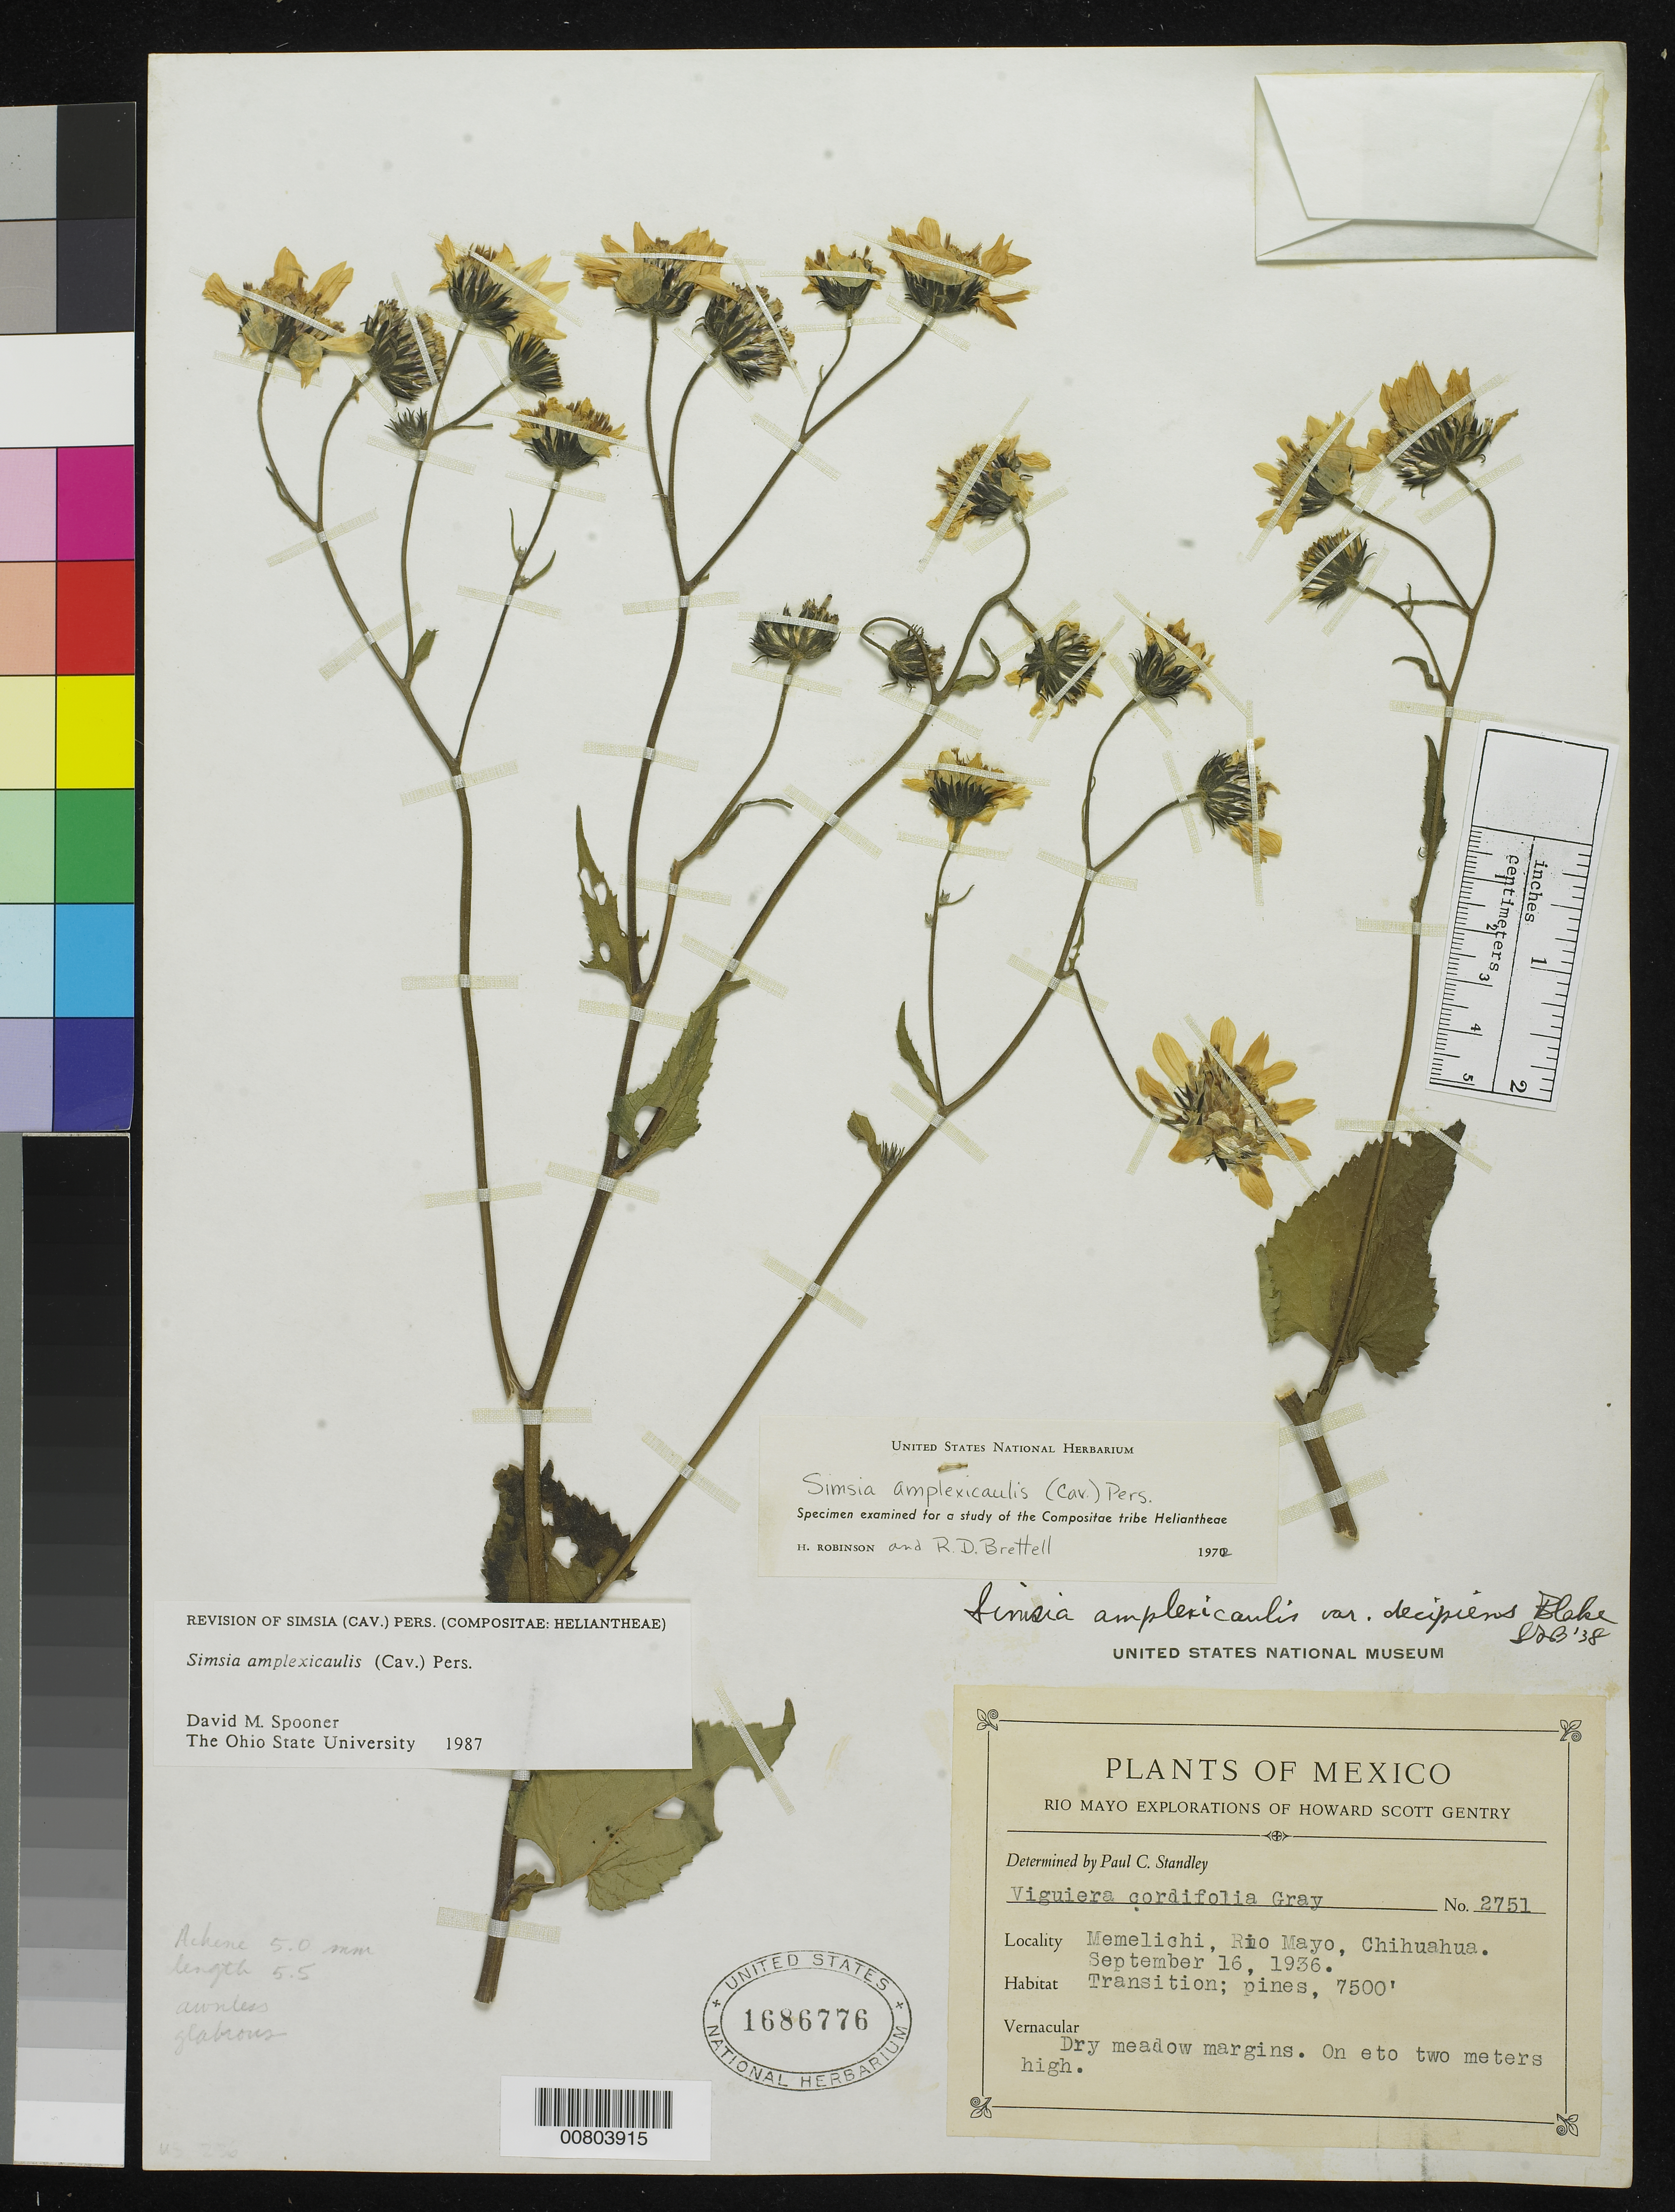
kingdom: Plantae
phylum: Tracheophyta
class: Magnoliopsida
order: Asterales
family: Asteraceae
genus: Simsia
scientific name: Simsia amplexicaulis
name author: (Cav.) Pers.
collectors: H. S. Gentry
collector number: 2751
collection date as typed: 16 Sep 1936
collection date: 1936-09-16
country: Mexico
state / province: Chihuahua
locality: Memelichi, Rio Mayo, Chihuahua.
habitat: Transition; Pines. Dry meadow margins.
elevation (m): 2286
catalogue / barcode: US 1686776